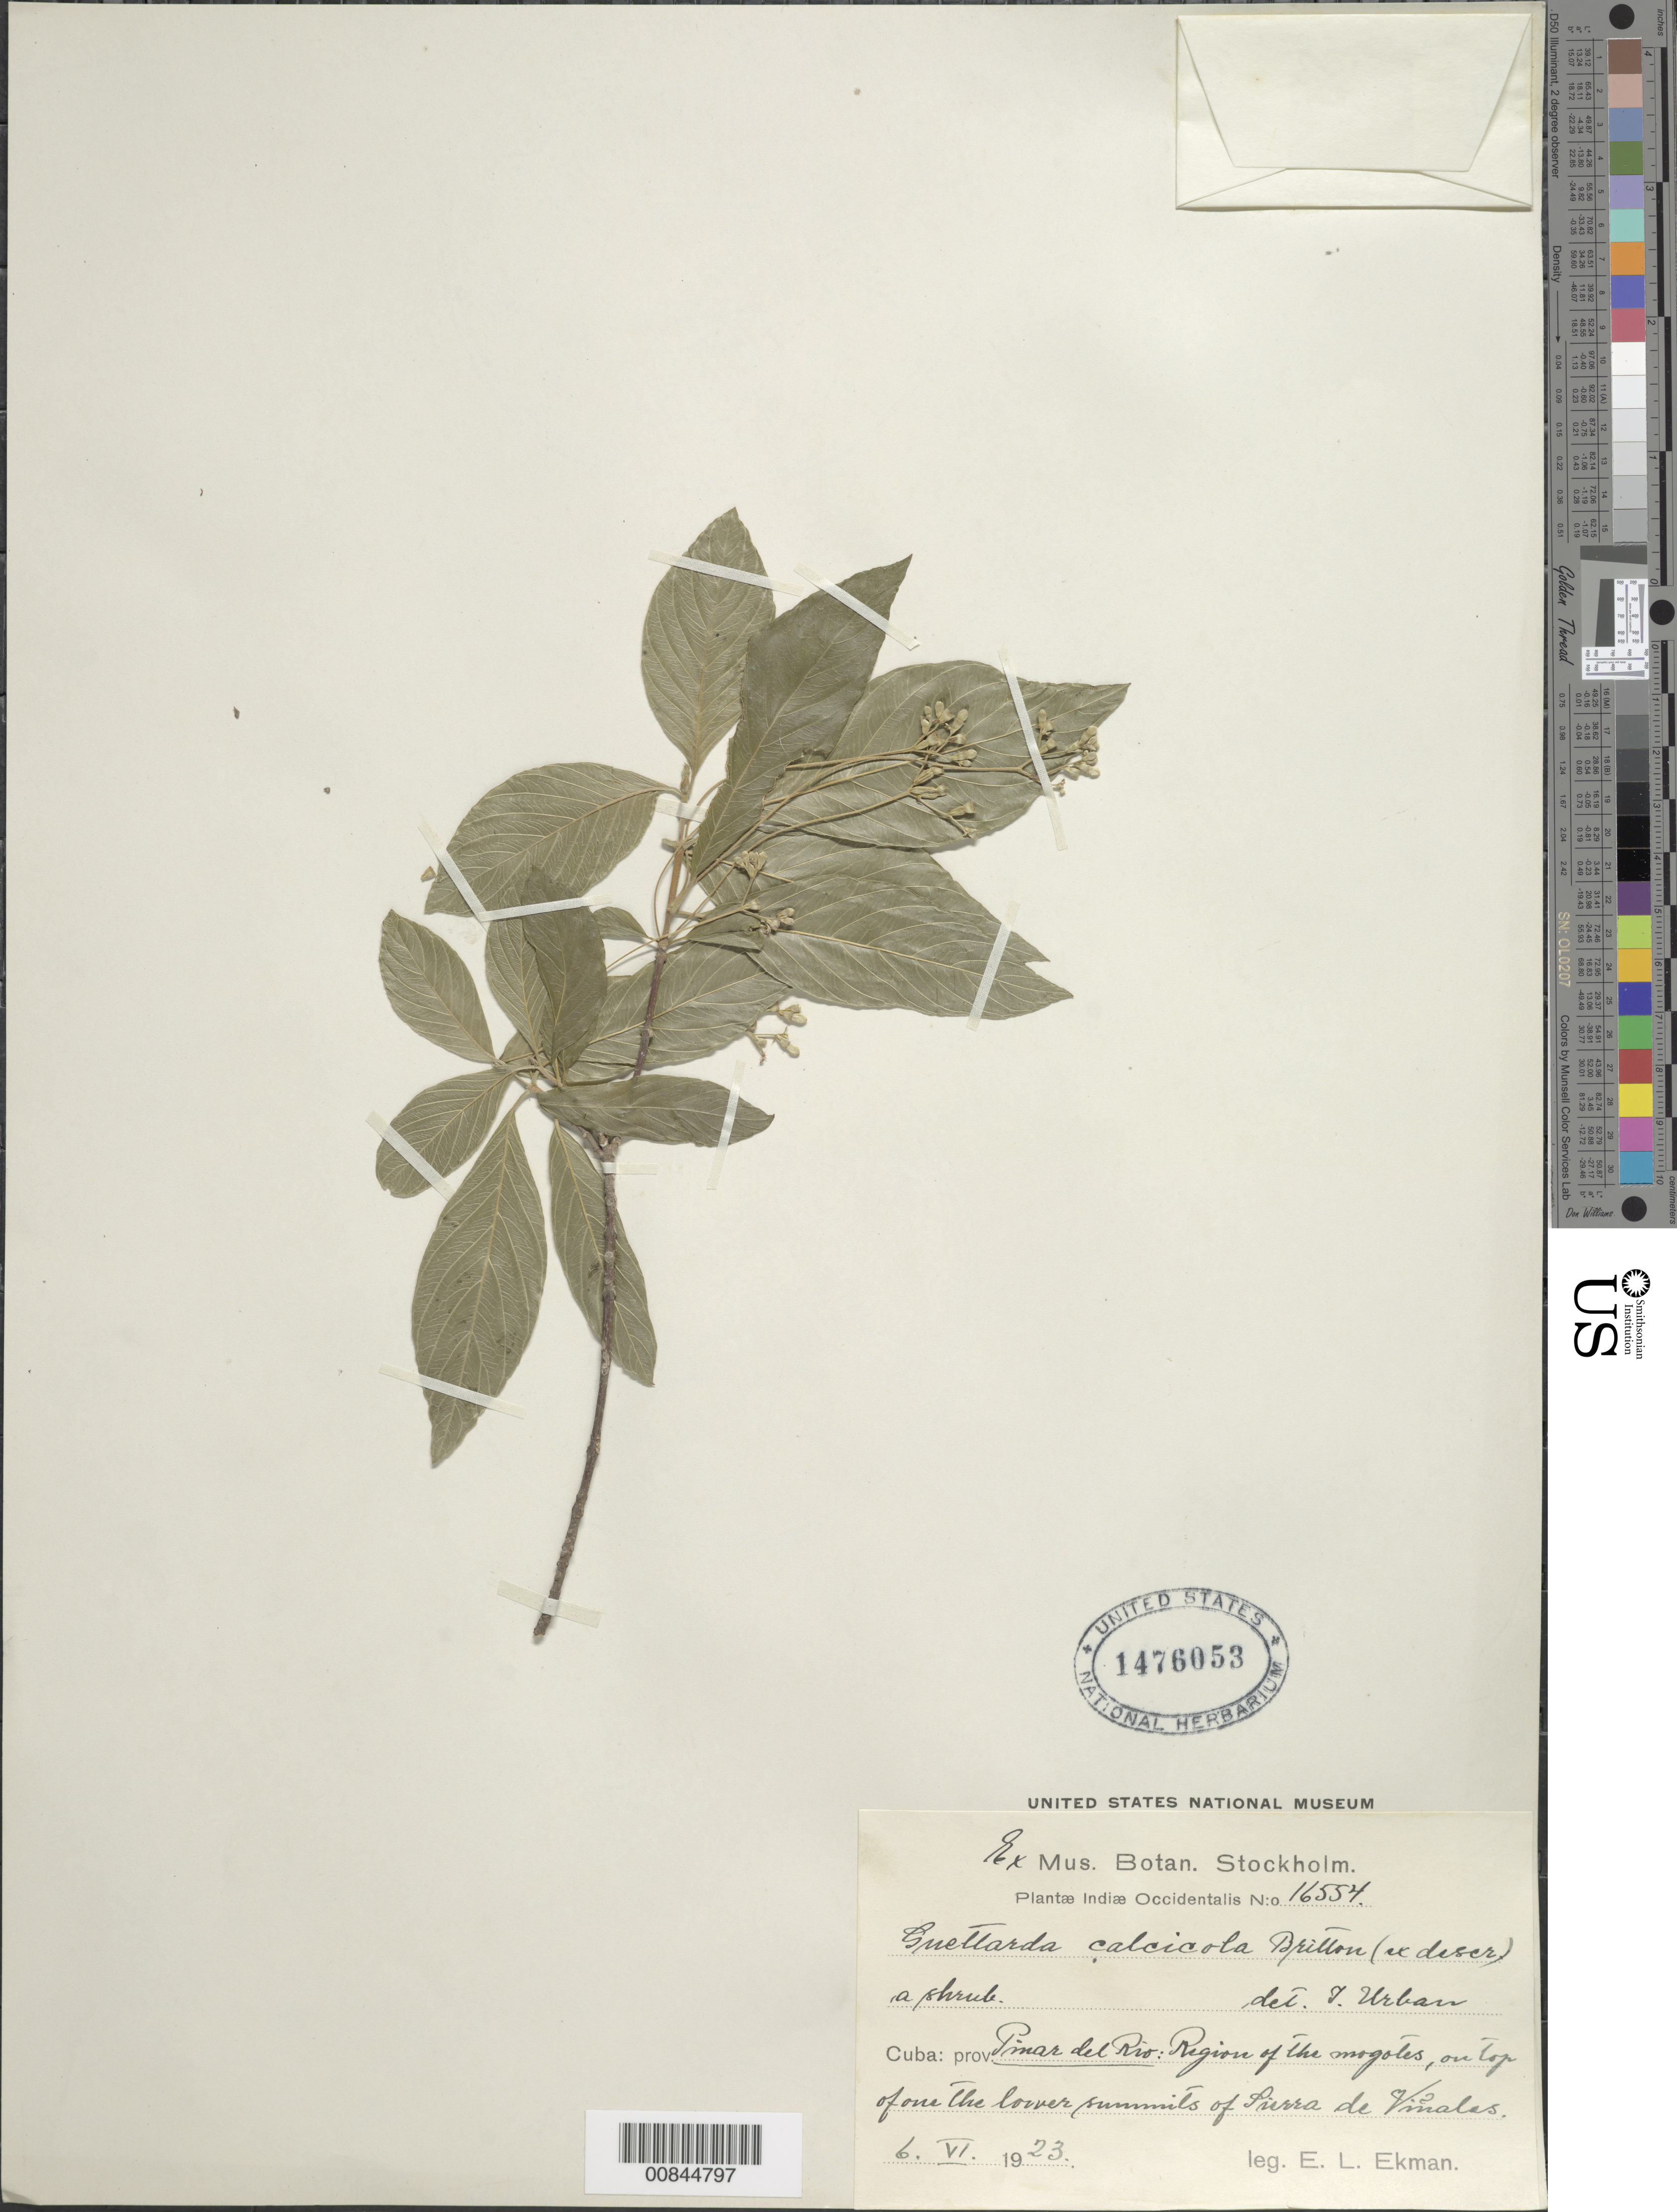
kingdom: Plantae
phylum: Tracheophyta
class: Magnoliopsida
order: Gentianales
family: Rubiaceae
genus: Guettarda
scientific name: Guettarda calcicola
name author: Britton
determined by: Urban, Ignatz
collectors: E. L. Ekman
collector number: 16,554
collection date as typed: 06 Jun 1923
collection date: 1923-06-06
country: Cuba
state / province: Pinar del Río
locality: Region of the mogotes, on top of one of the lower summits of Sierra de Vinalas (sp?)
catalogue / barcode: US 1476053